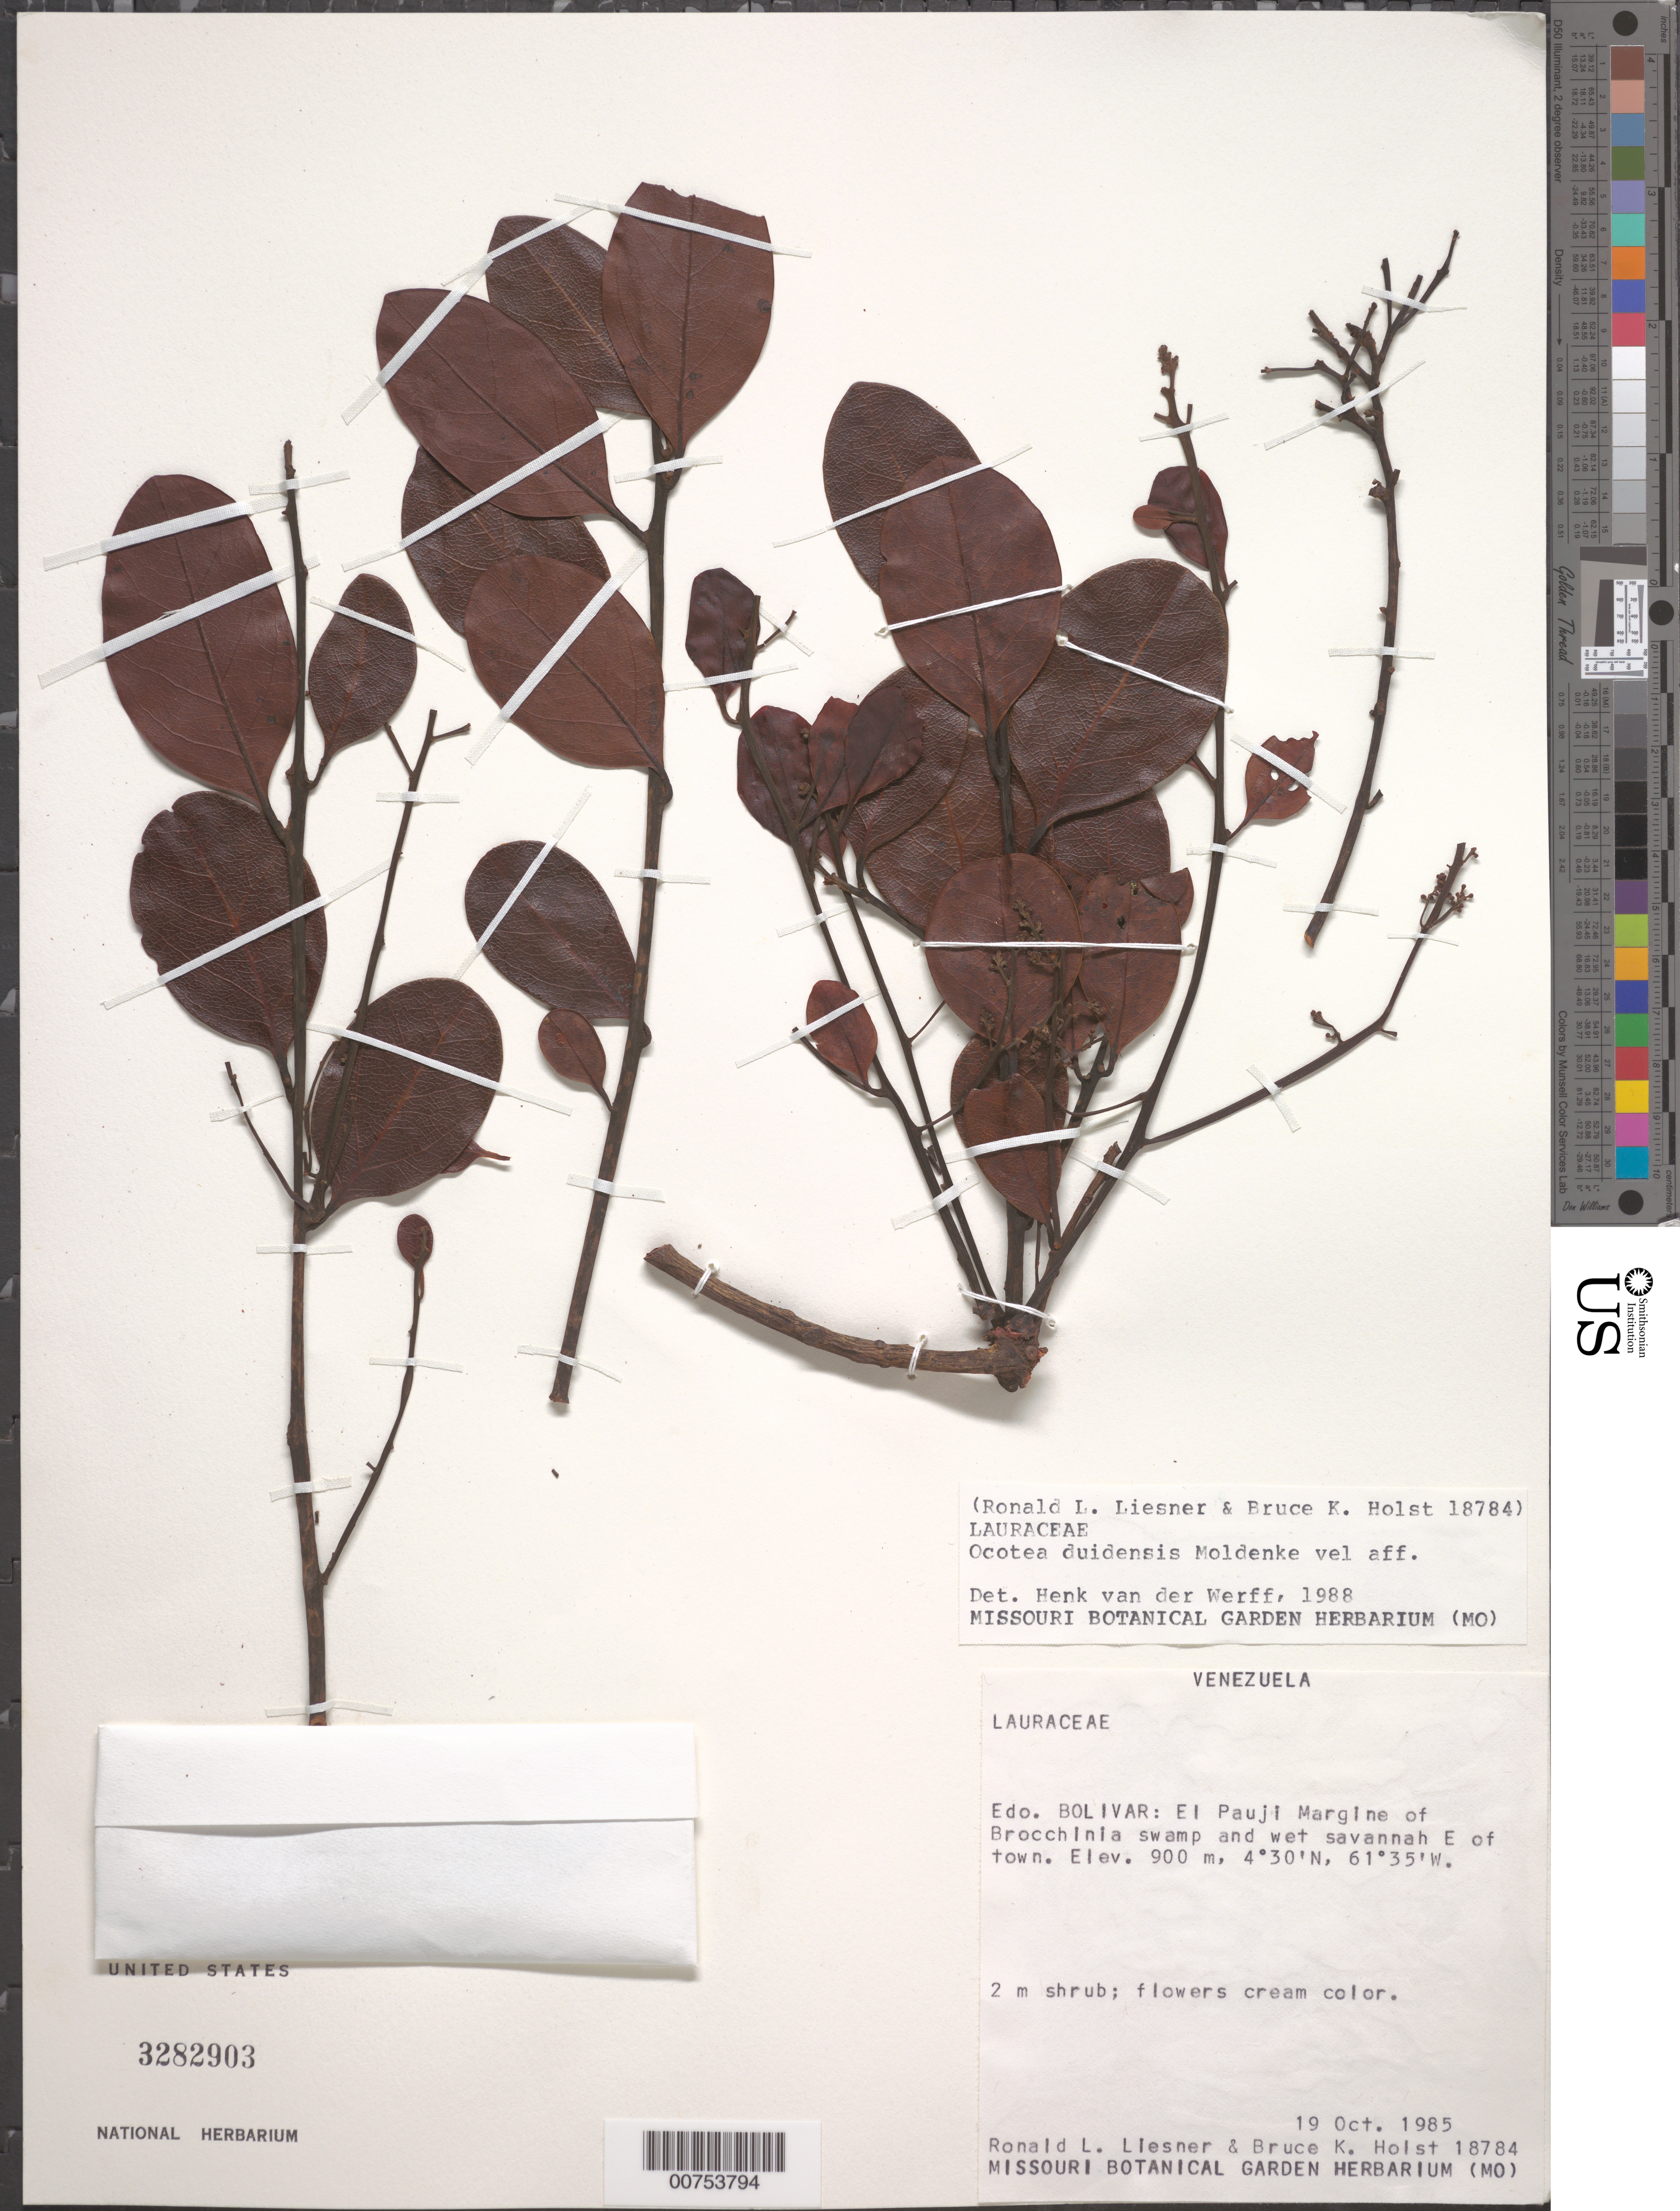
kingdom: Plantae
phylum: Tracheophyta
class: Magnoliopsida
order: Laurales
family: Lauraceae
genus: Ocotea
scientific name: Ocotea duidensis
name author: Moldenke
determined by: van der Werff, H., (MO), Missouri Botanical Garden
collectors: R. L. Liesner & B. Holst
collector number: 18784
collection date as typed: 19-Oct-85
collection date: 1985-10-19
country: Venezuela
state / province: Bolívar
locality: El Pauji, E of town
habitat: Margin of Brocchinia swamp and wet savanna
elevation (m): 900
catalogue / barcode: US 3282903